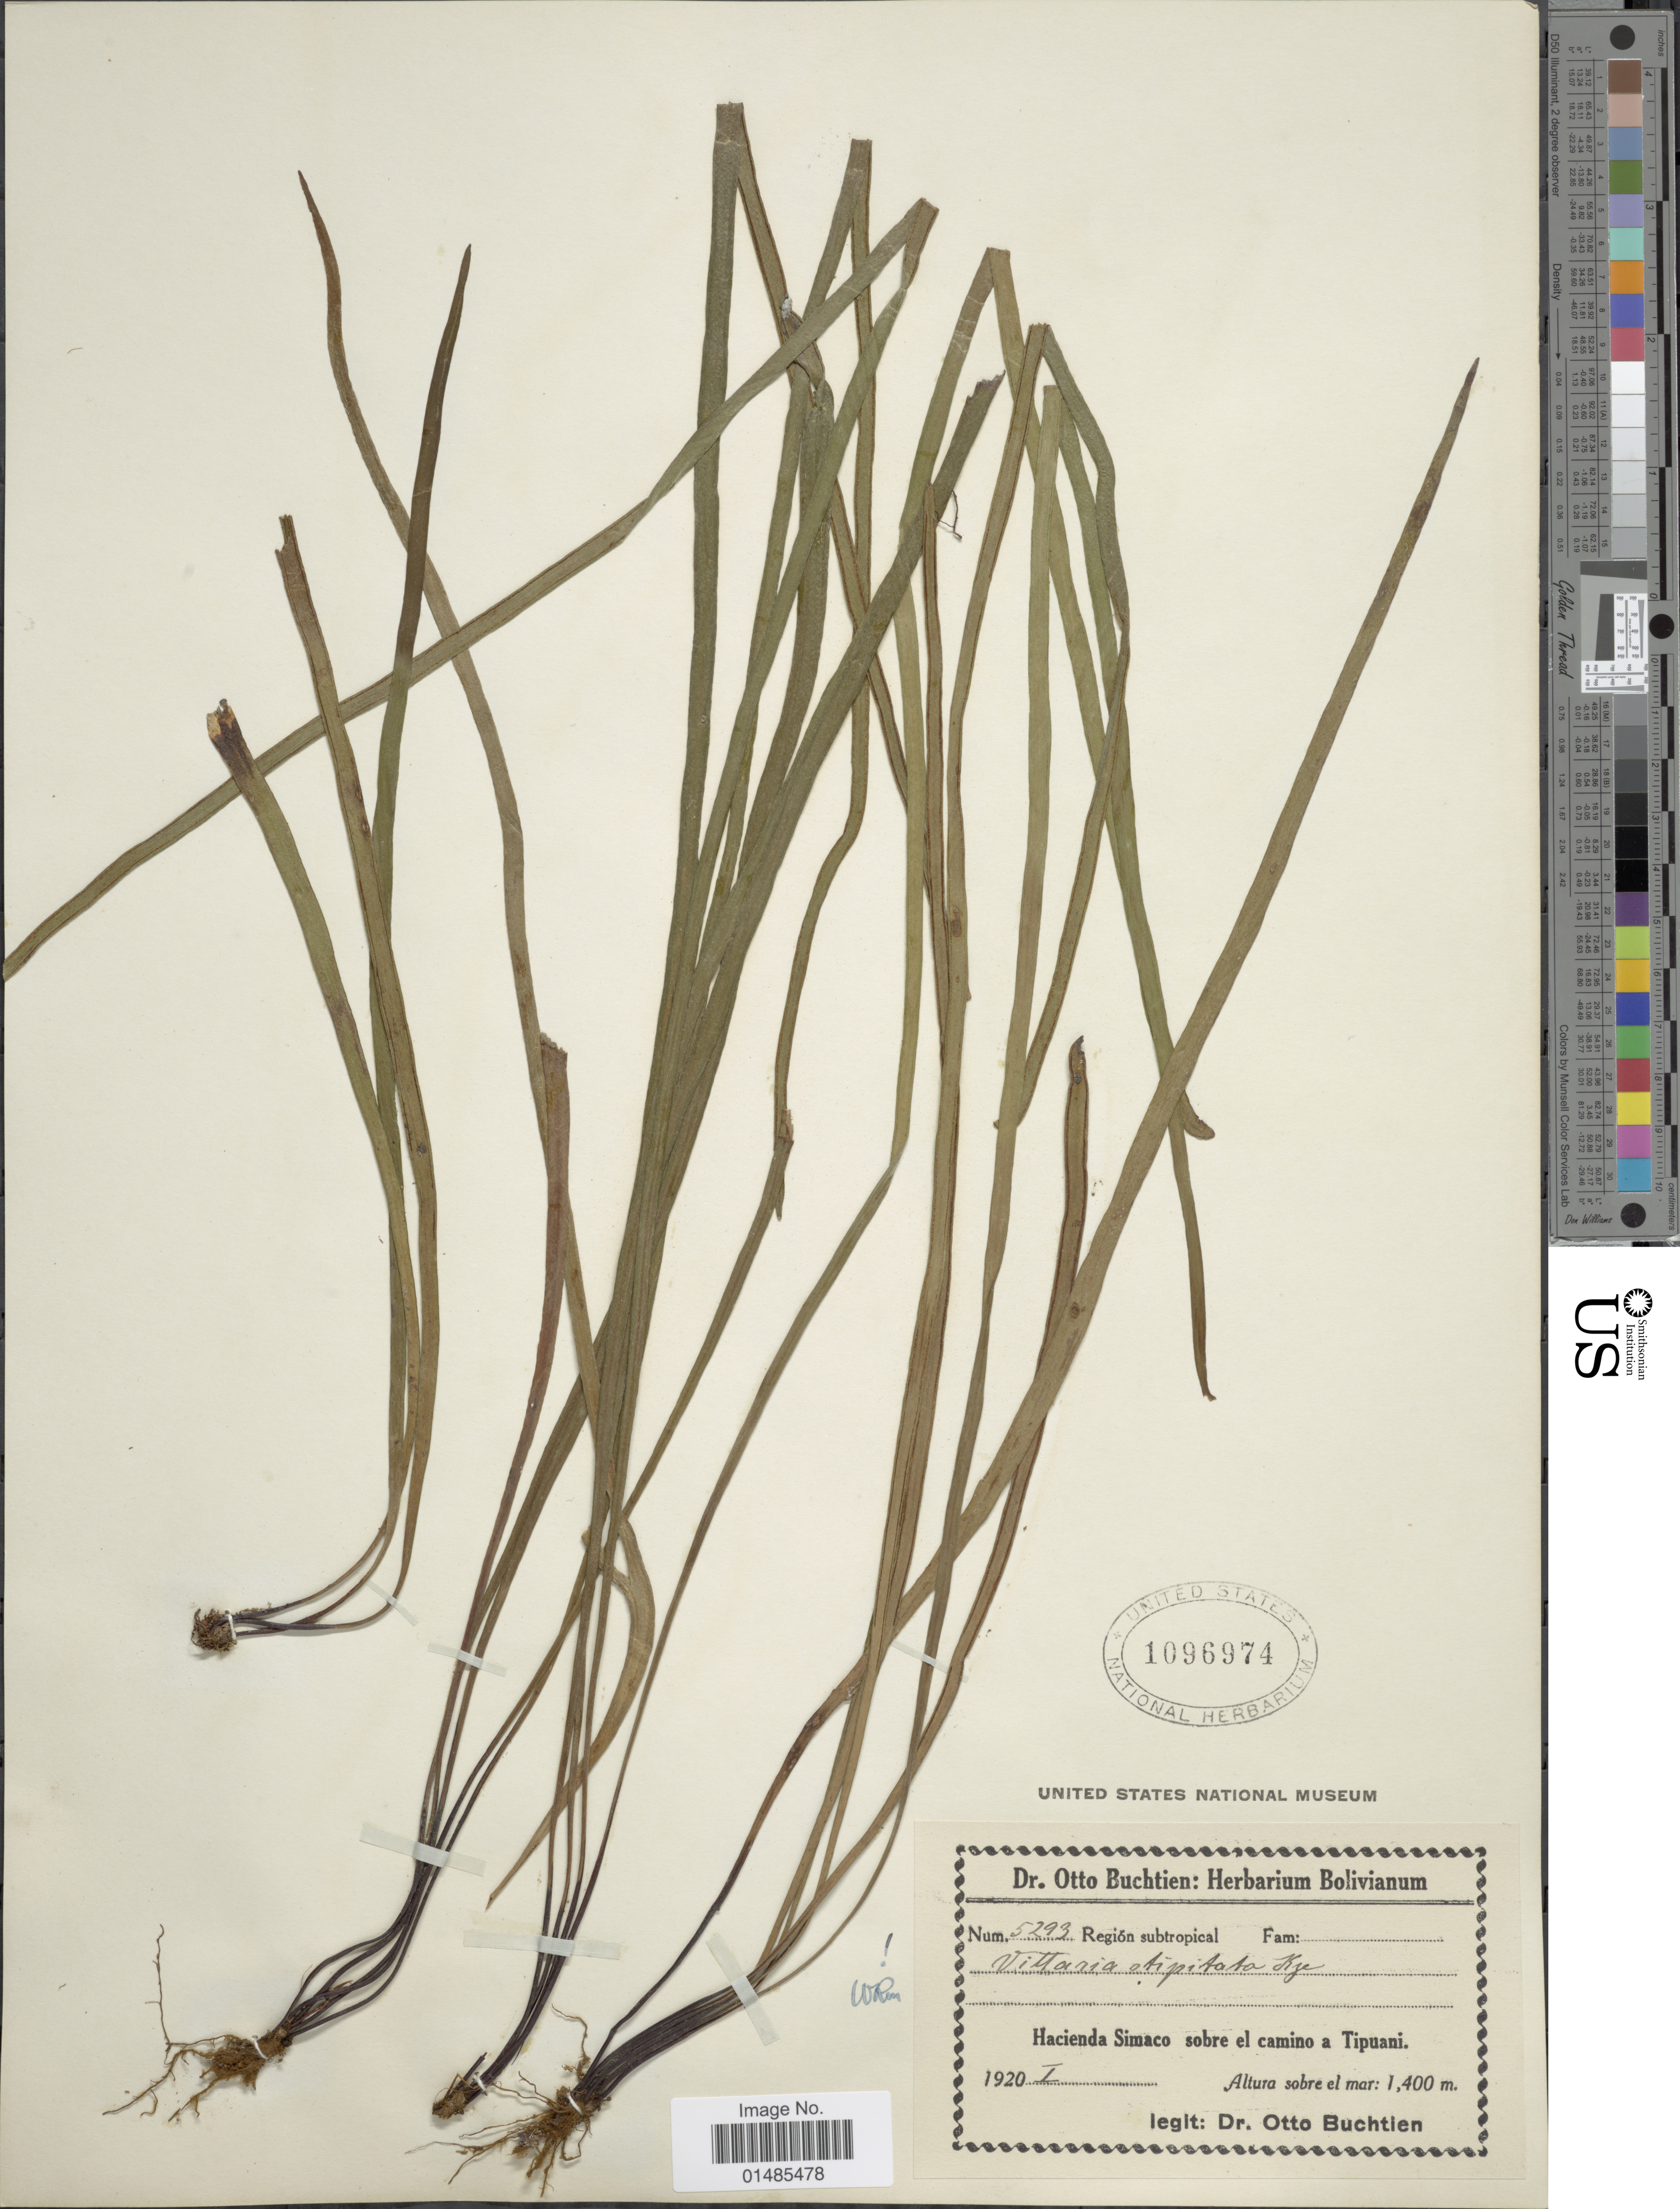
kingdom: Plantae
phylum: Tracheophyta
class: Polypodiopsida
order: Polypodiales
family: Pteridaceae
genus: Radiovittaria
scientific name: Radiovittaria stipitata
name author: (Kunze) E.H. Crane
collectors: O. Buchtien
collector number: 5293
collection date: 1920-01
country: Bolivia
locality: Región subtropical. Hacienda Simaco sobre el camino a Tipuani.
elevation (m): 1400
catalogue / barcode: US 1096974